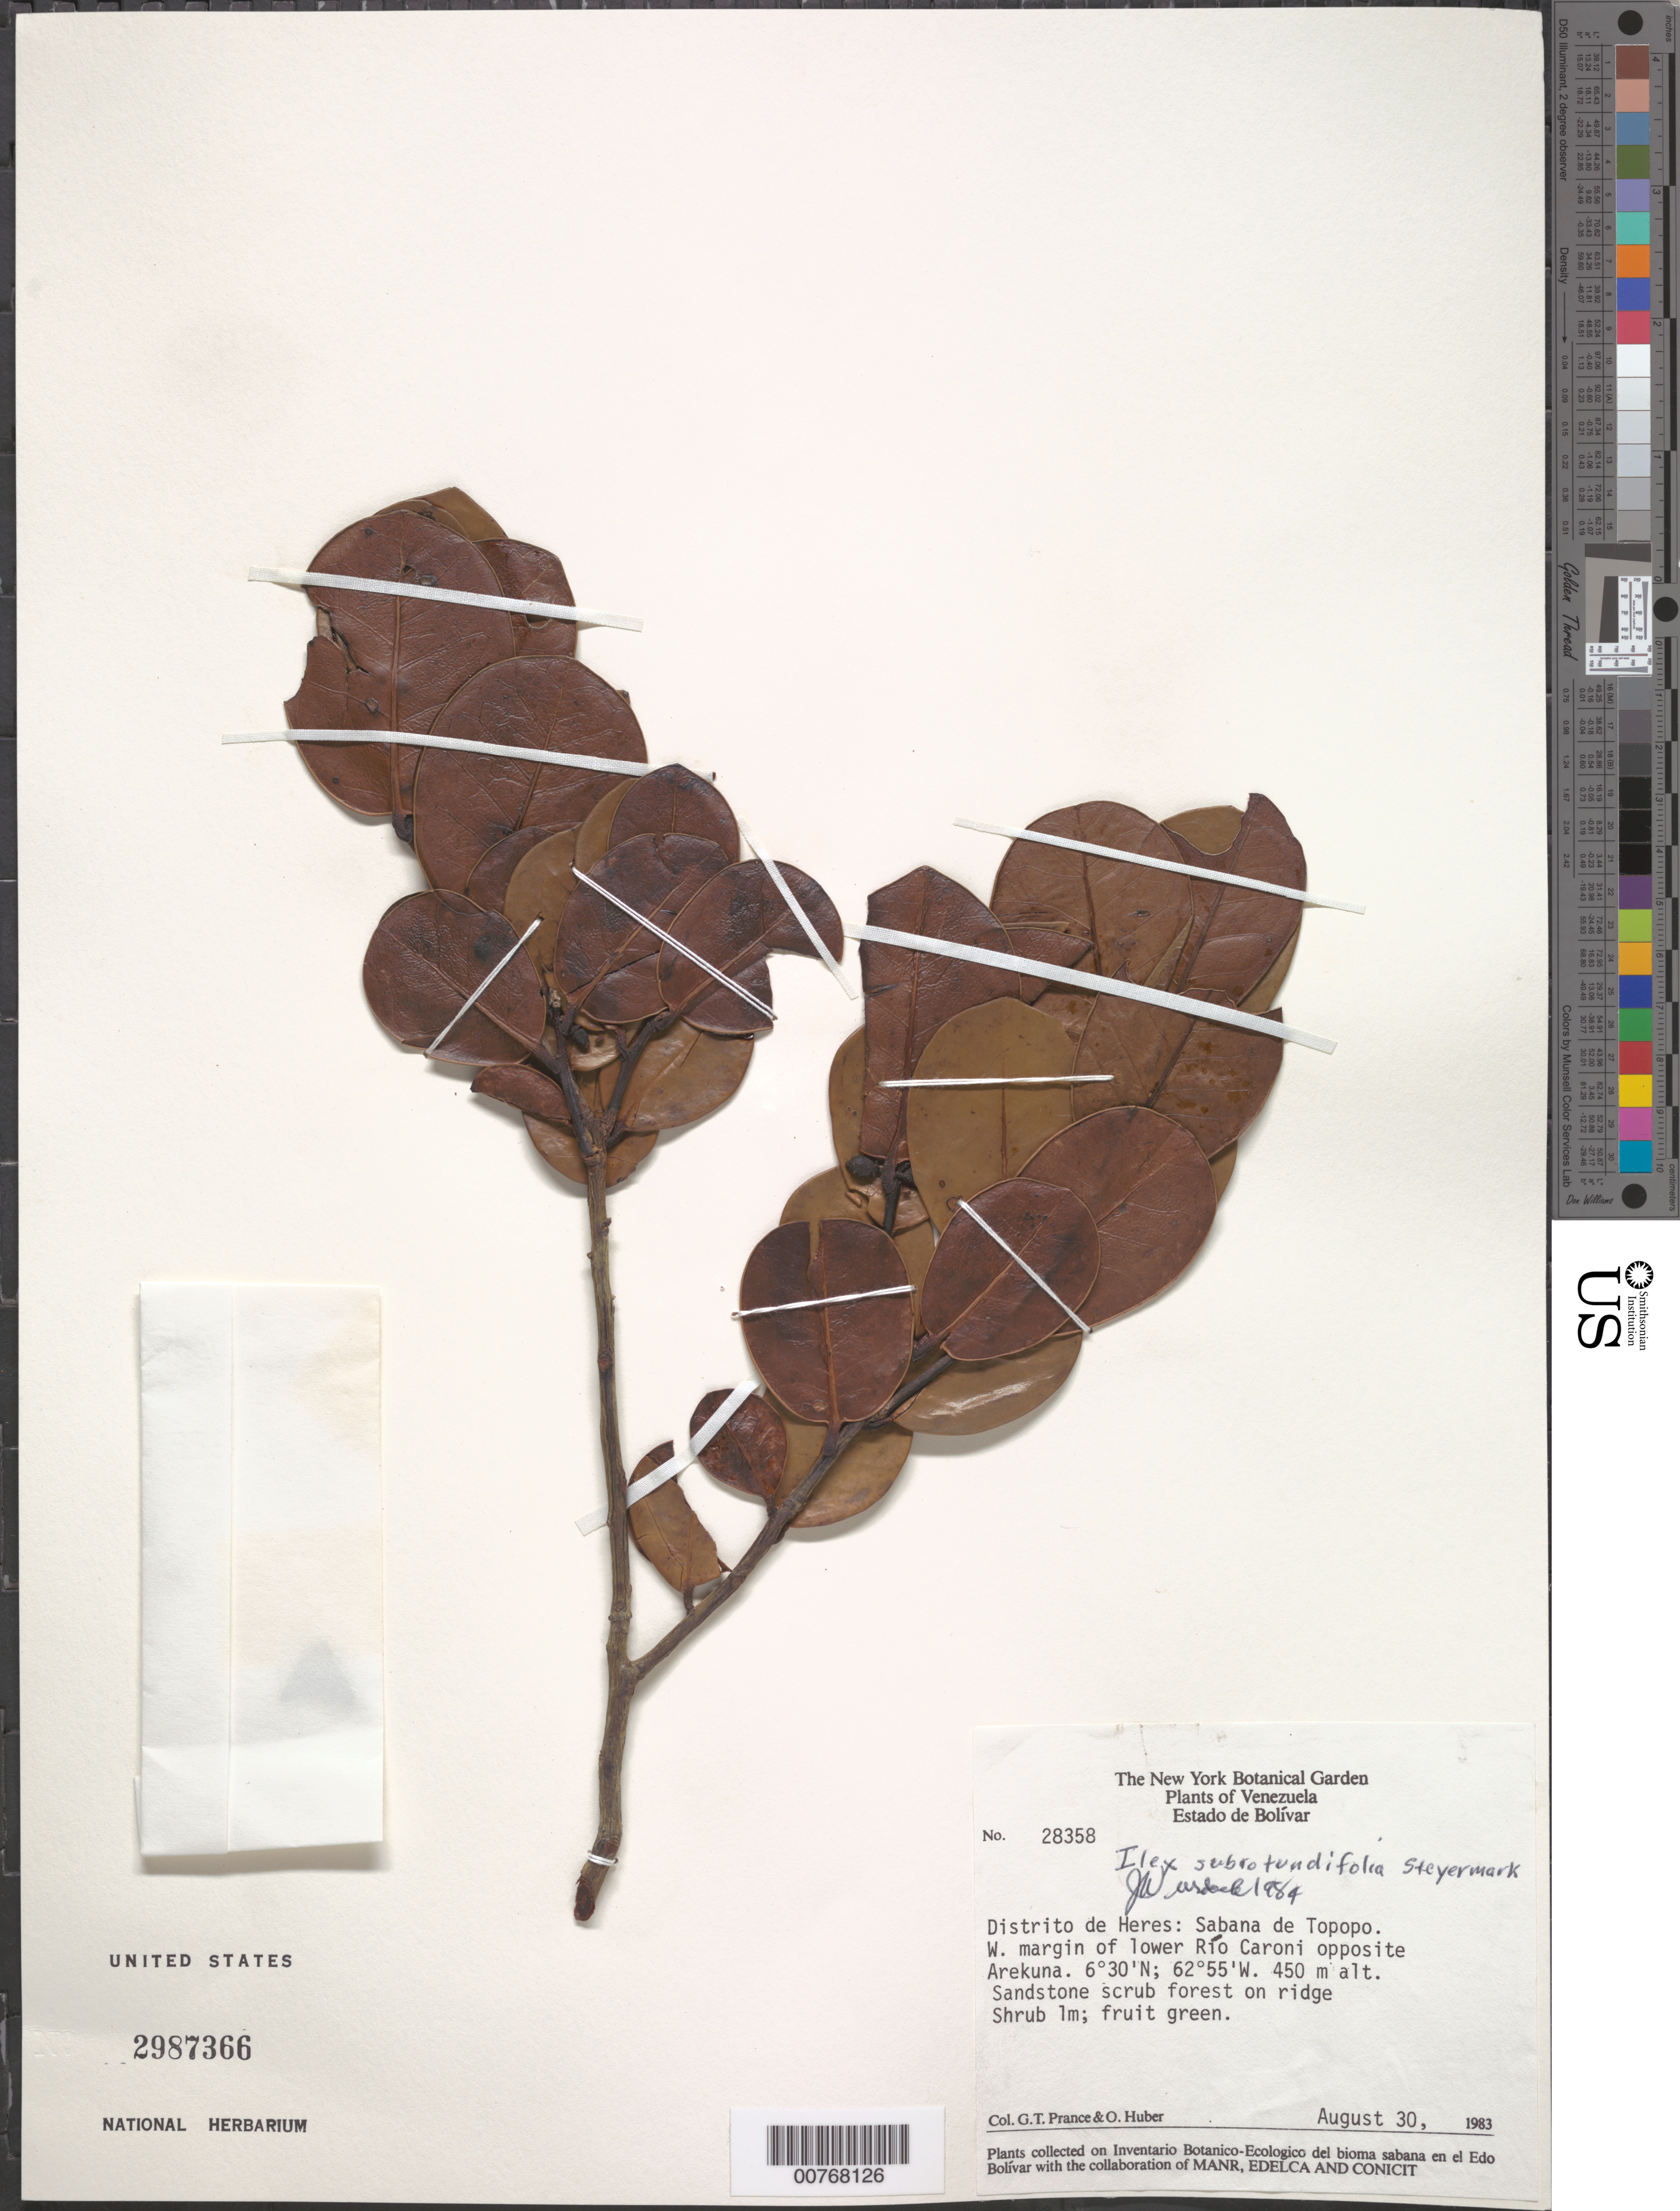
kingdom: Plantae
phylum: Tracheophyta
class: Magnoliopsida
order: Aquifoliales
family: Aquifoliaceae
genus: Ilex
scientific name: Ilex subrotundifolia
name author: Steyerm.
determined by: Wurdack, John J., (US), US (UNITED STATES)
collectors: G. T. Prance & O. Huber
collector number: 28358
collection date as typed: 30-Aug-83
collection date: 1983-08-30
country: Venezuela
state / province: Bolívar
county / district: Heres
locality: Sabana de Topopo; W margin of lower Río Caroní opposite Arekuna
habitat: Sandstone scrub forest on ridge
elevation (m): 450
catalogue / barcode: US 2987366